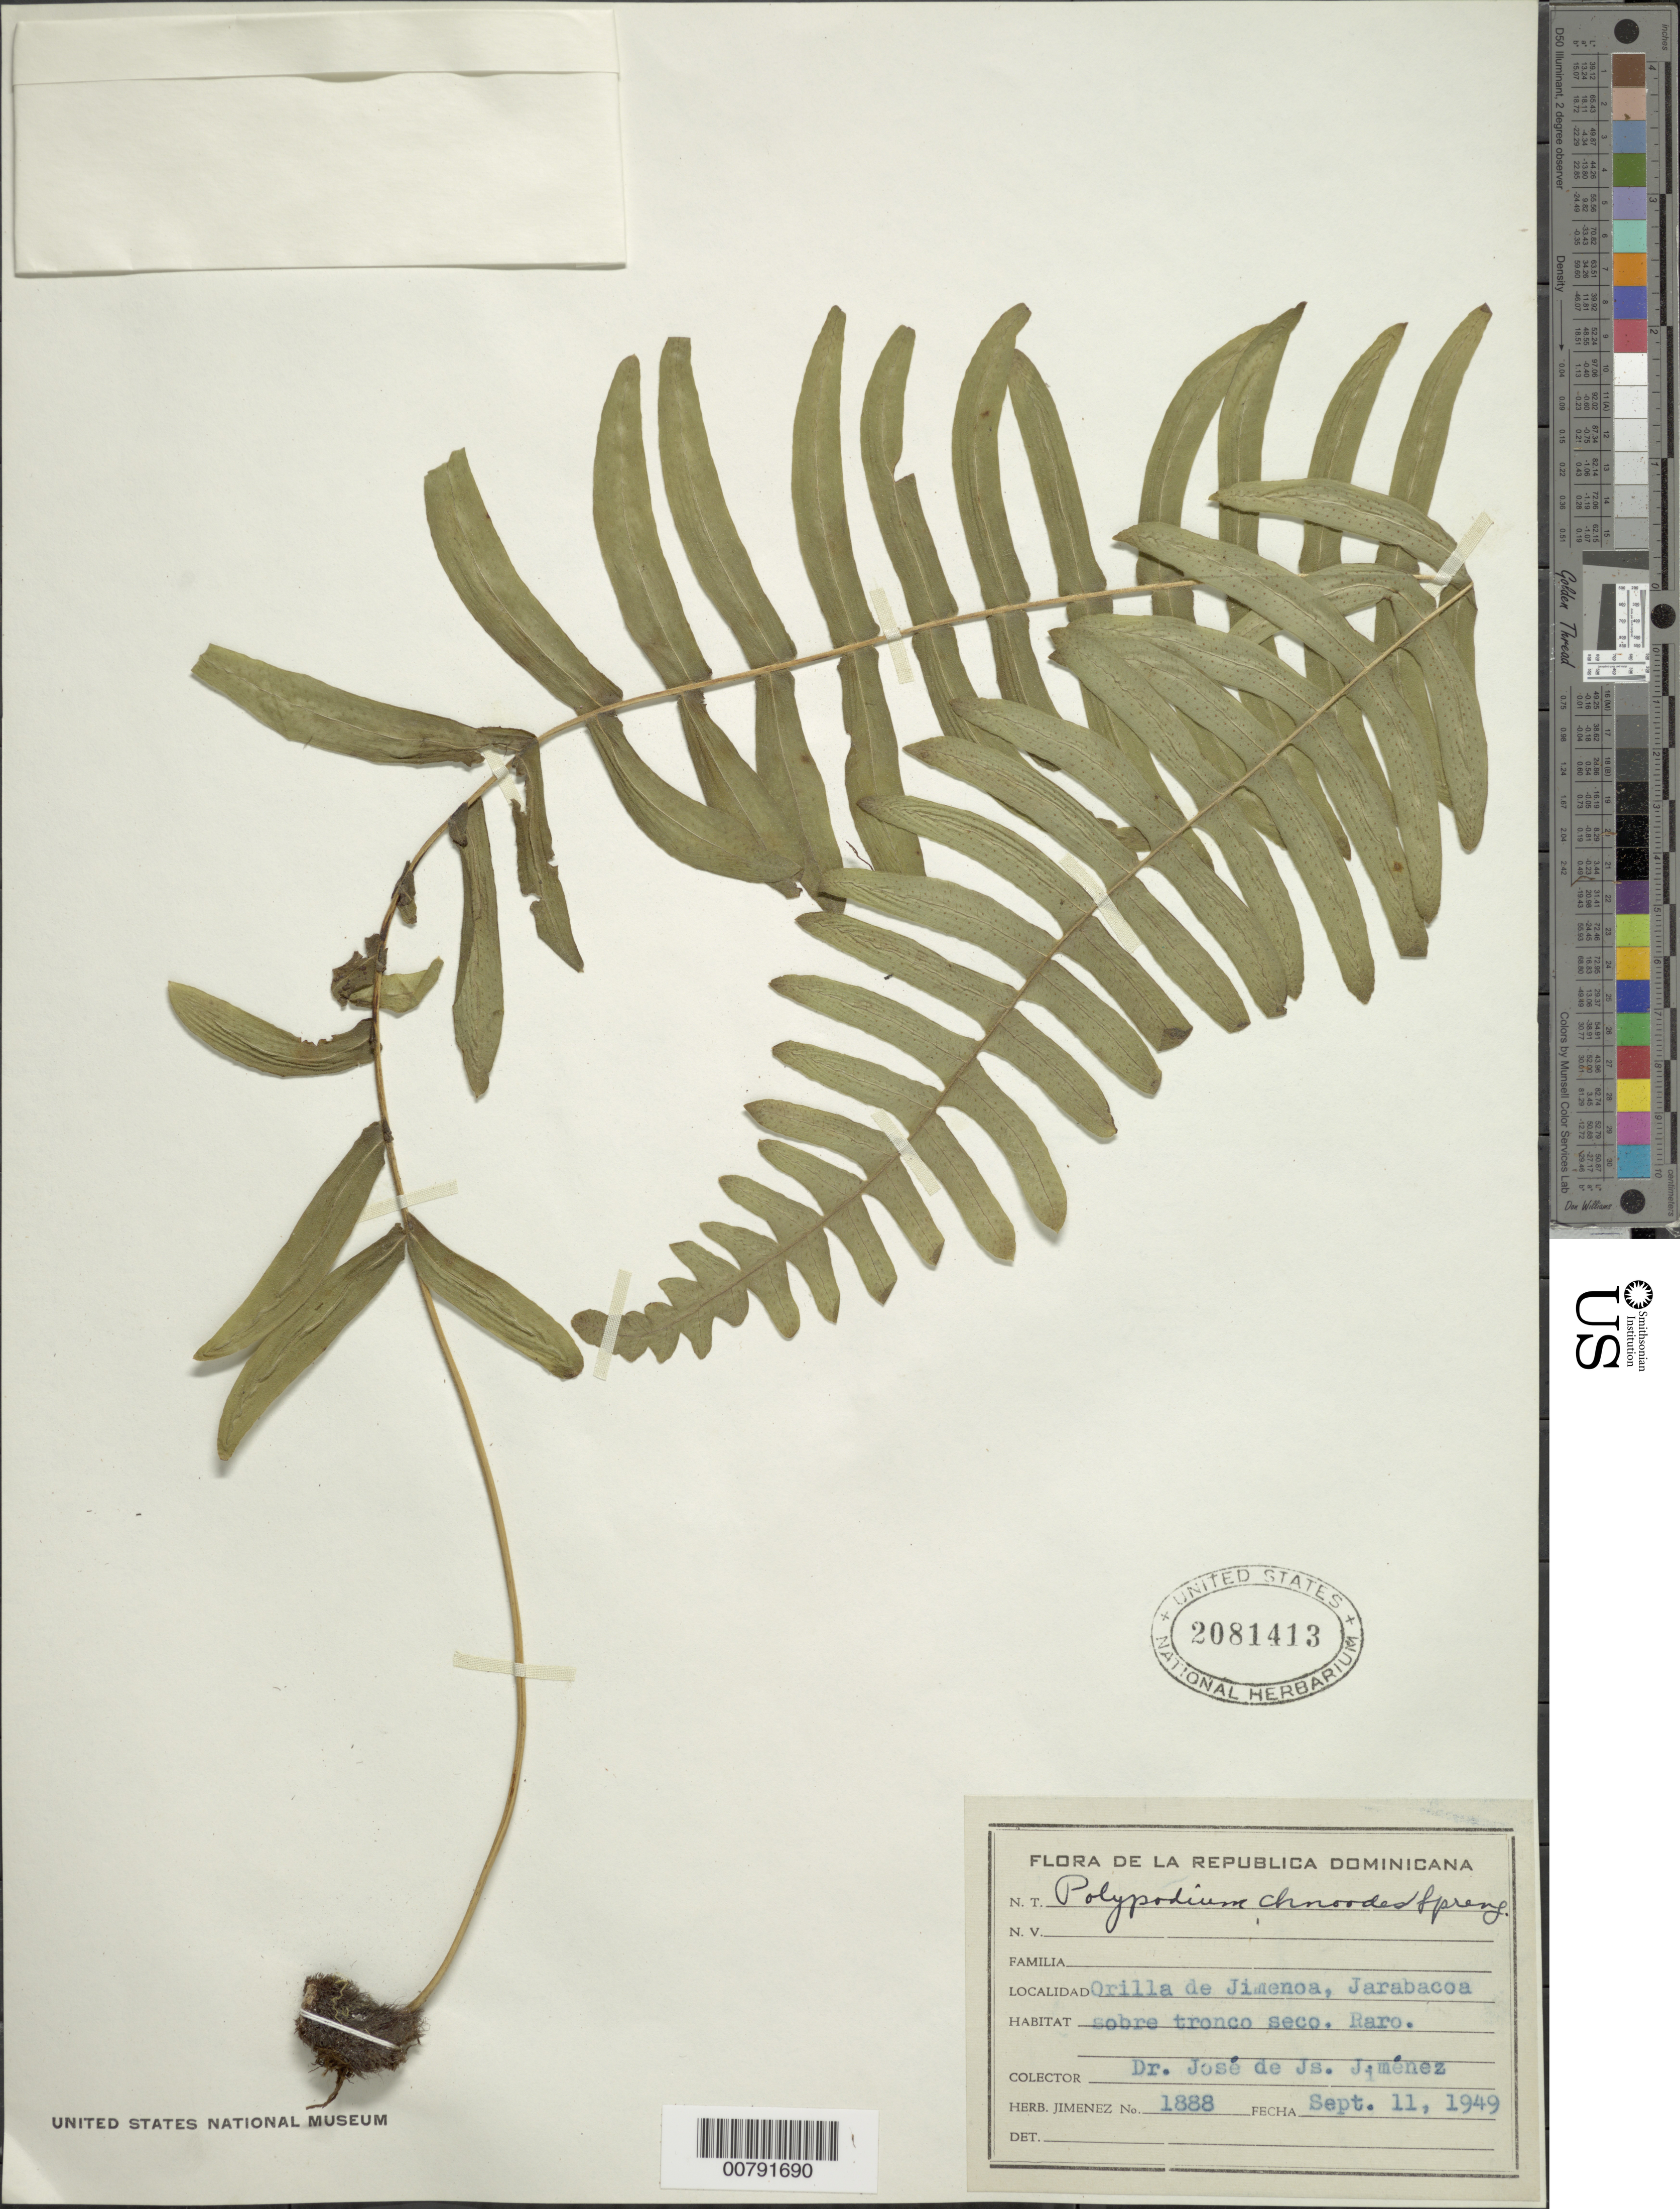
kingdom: Plantae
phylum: Tracheophyta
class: Polypodiopsida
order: Polypodiales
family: Polypodiaceae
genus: Serpocaulon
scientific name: Serpocaulon dissimile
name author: (L.) A.R. Sm.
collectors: J. J. Jiménez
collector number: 1888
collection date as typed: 11 Sep 1949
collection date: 1949-09-11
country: Dominican Republic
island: Hispaniola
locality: Jimenoa, Jarabacoa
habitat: Sobre tronco seco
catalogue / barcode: US 2081413